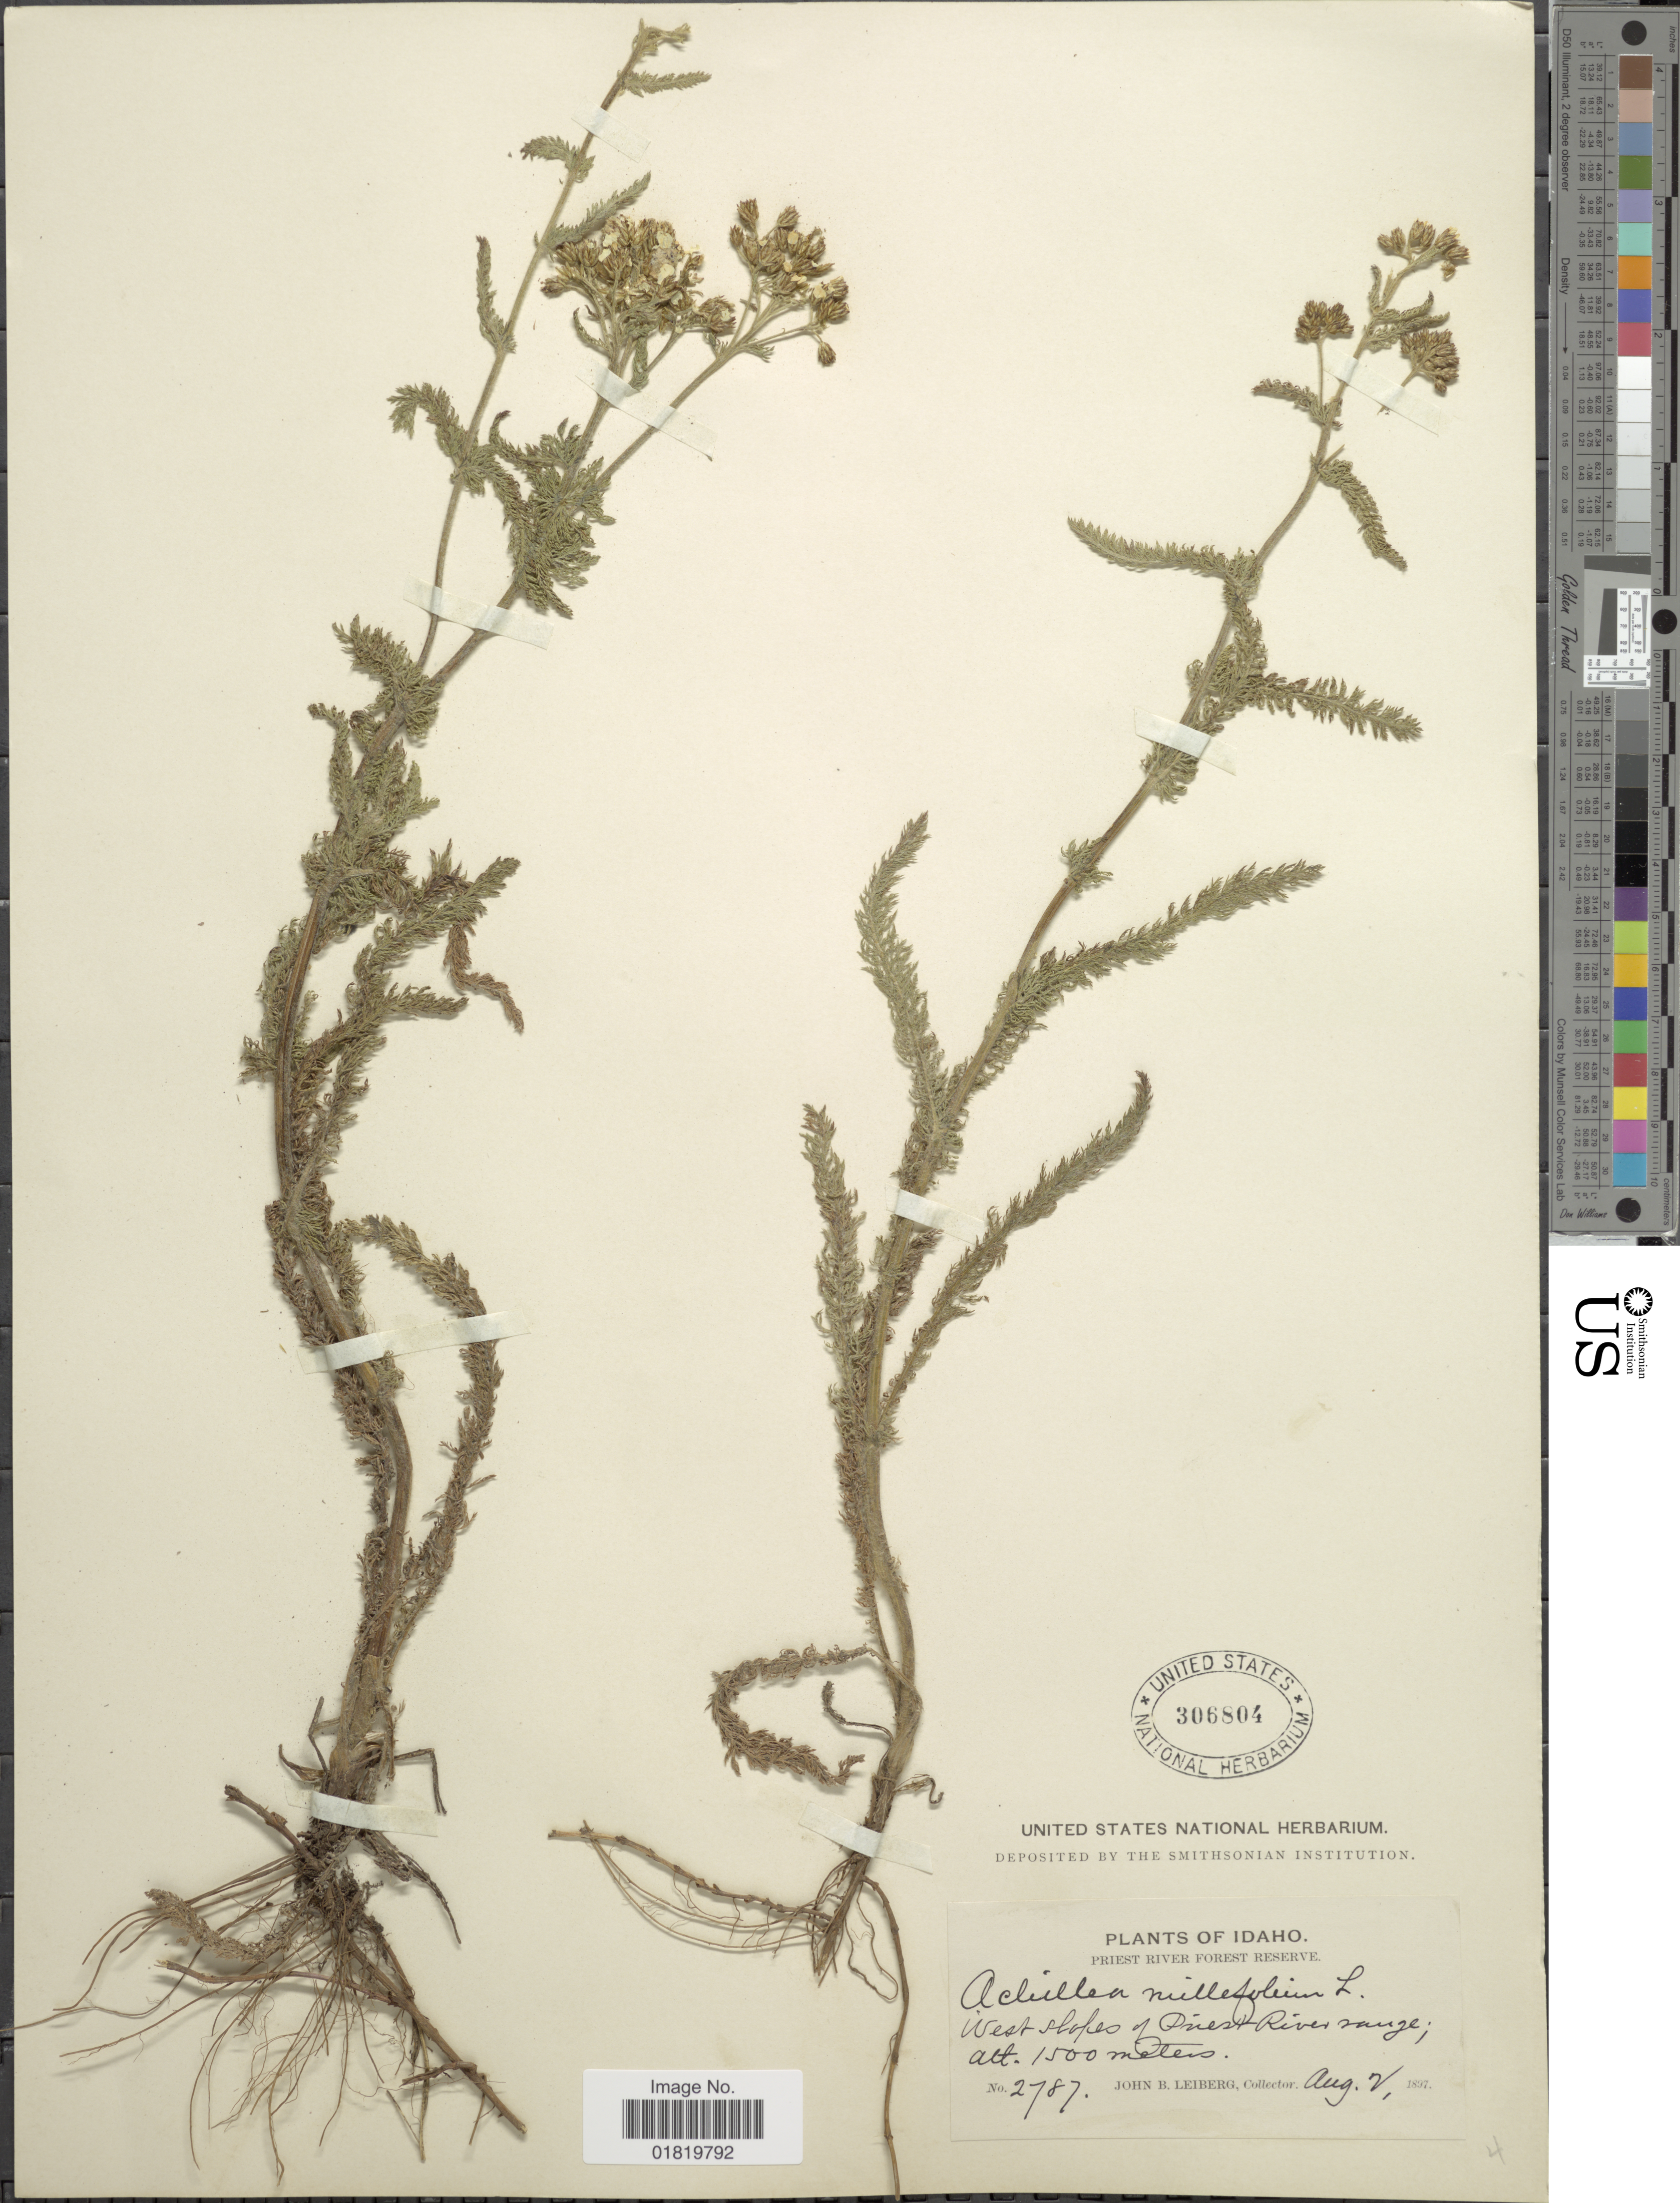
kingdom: Plantae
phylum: Tracheophyta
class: Magnoliopsida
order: Asterales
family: Asteraceae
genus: Achillea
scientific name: Achillea borealis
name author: Bong.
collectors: J. B. Leiberg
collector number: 2787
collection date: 1897-08-02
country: United States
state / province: Idaho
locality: Priest River Forest Reserve. West slopes of Priest River range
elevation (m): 1500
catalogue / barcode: US 306804